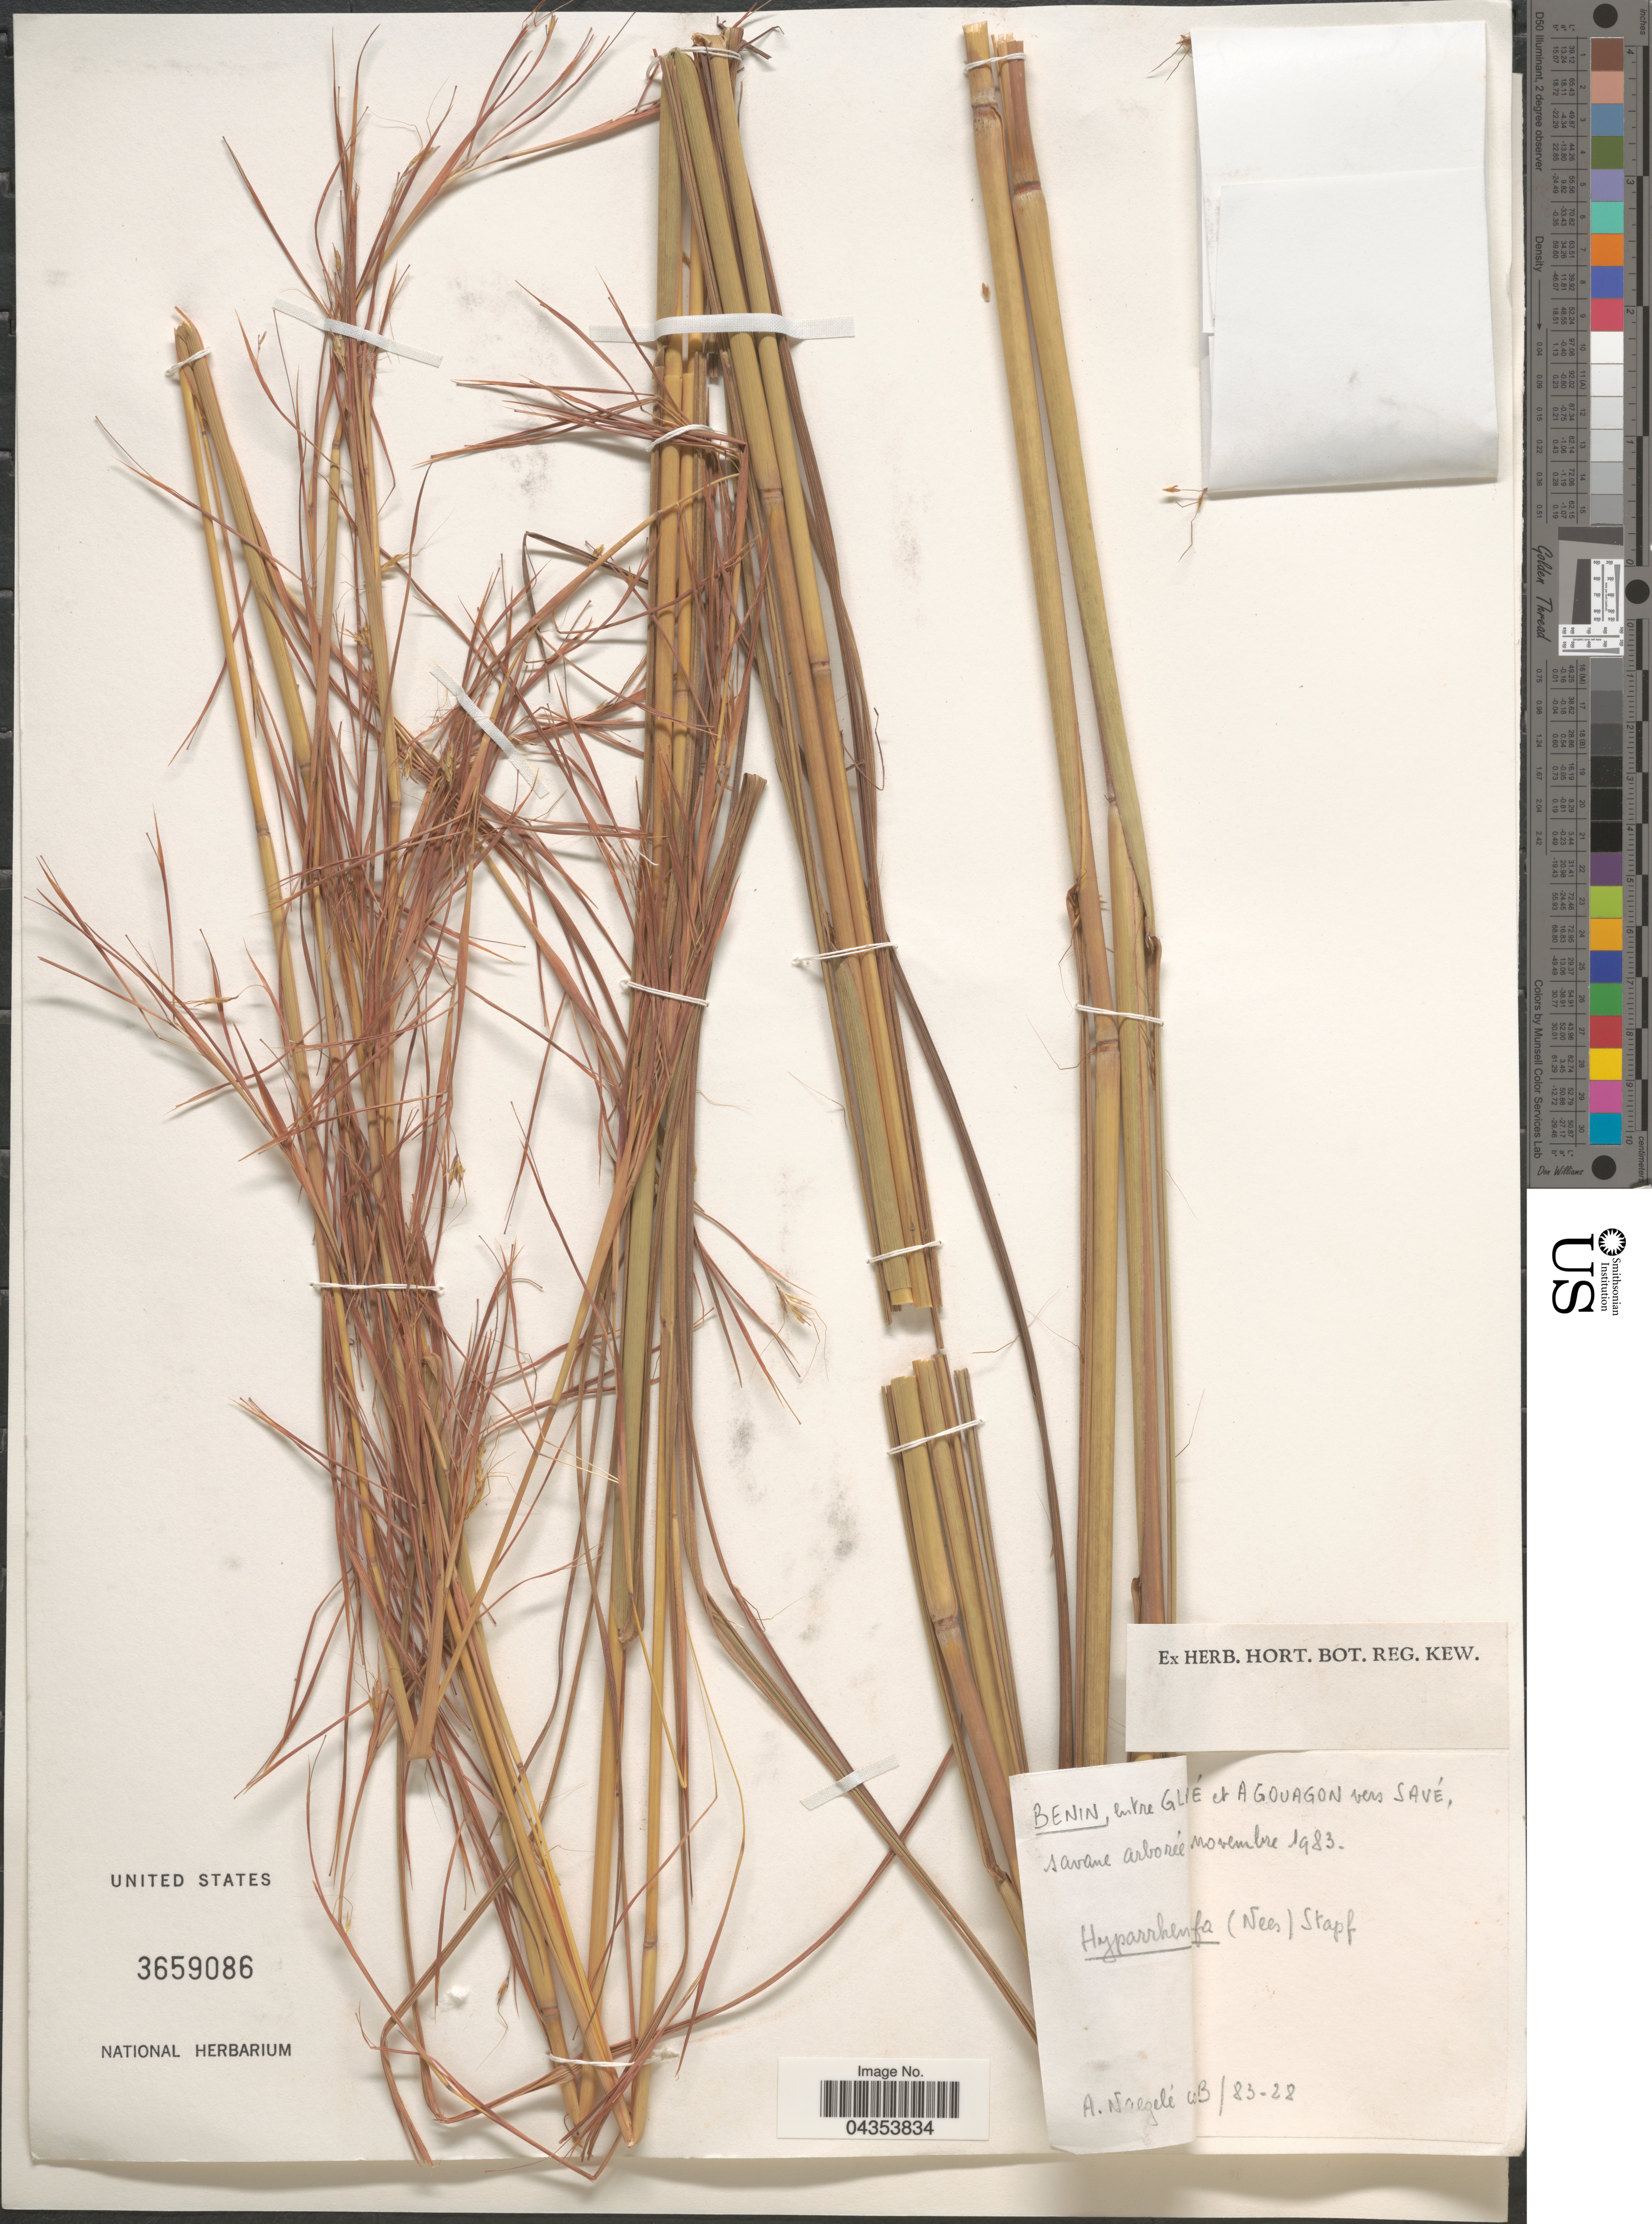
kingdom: Plantae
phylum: Tracheophyta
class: Liliopsida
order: Poales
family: Poaceae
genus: Hyparrhenia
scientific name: Hyparrhenia rufa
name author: (Nees) Stapf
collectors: A. Naegelé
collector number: B/83-28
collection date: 1983-11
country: Benin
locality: Entre Gl [illegible text]é et A Gouagon vers Savé.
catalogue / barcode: US 3659086